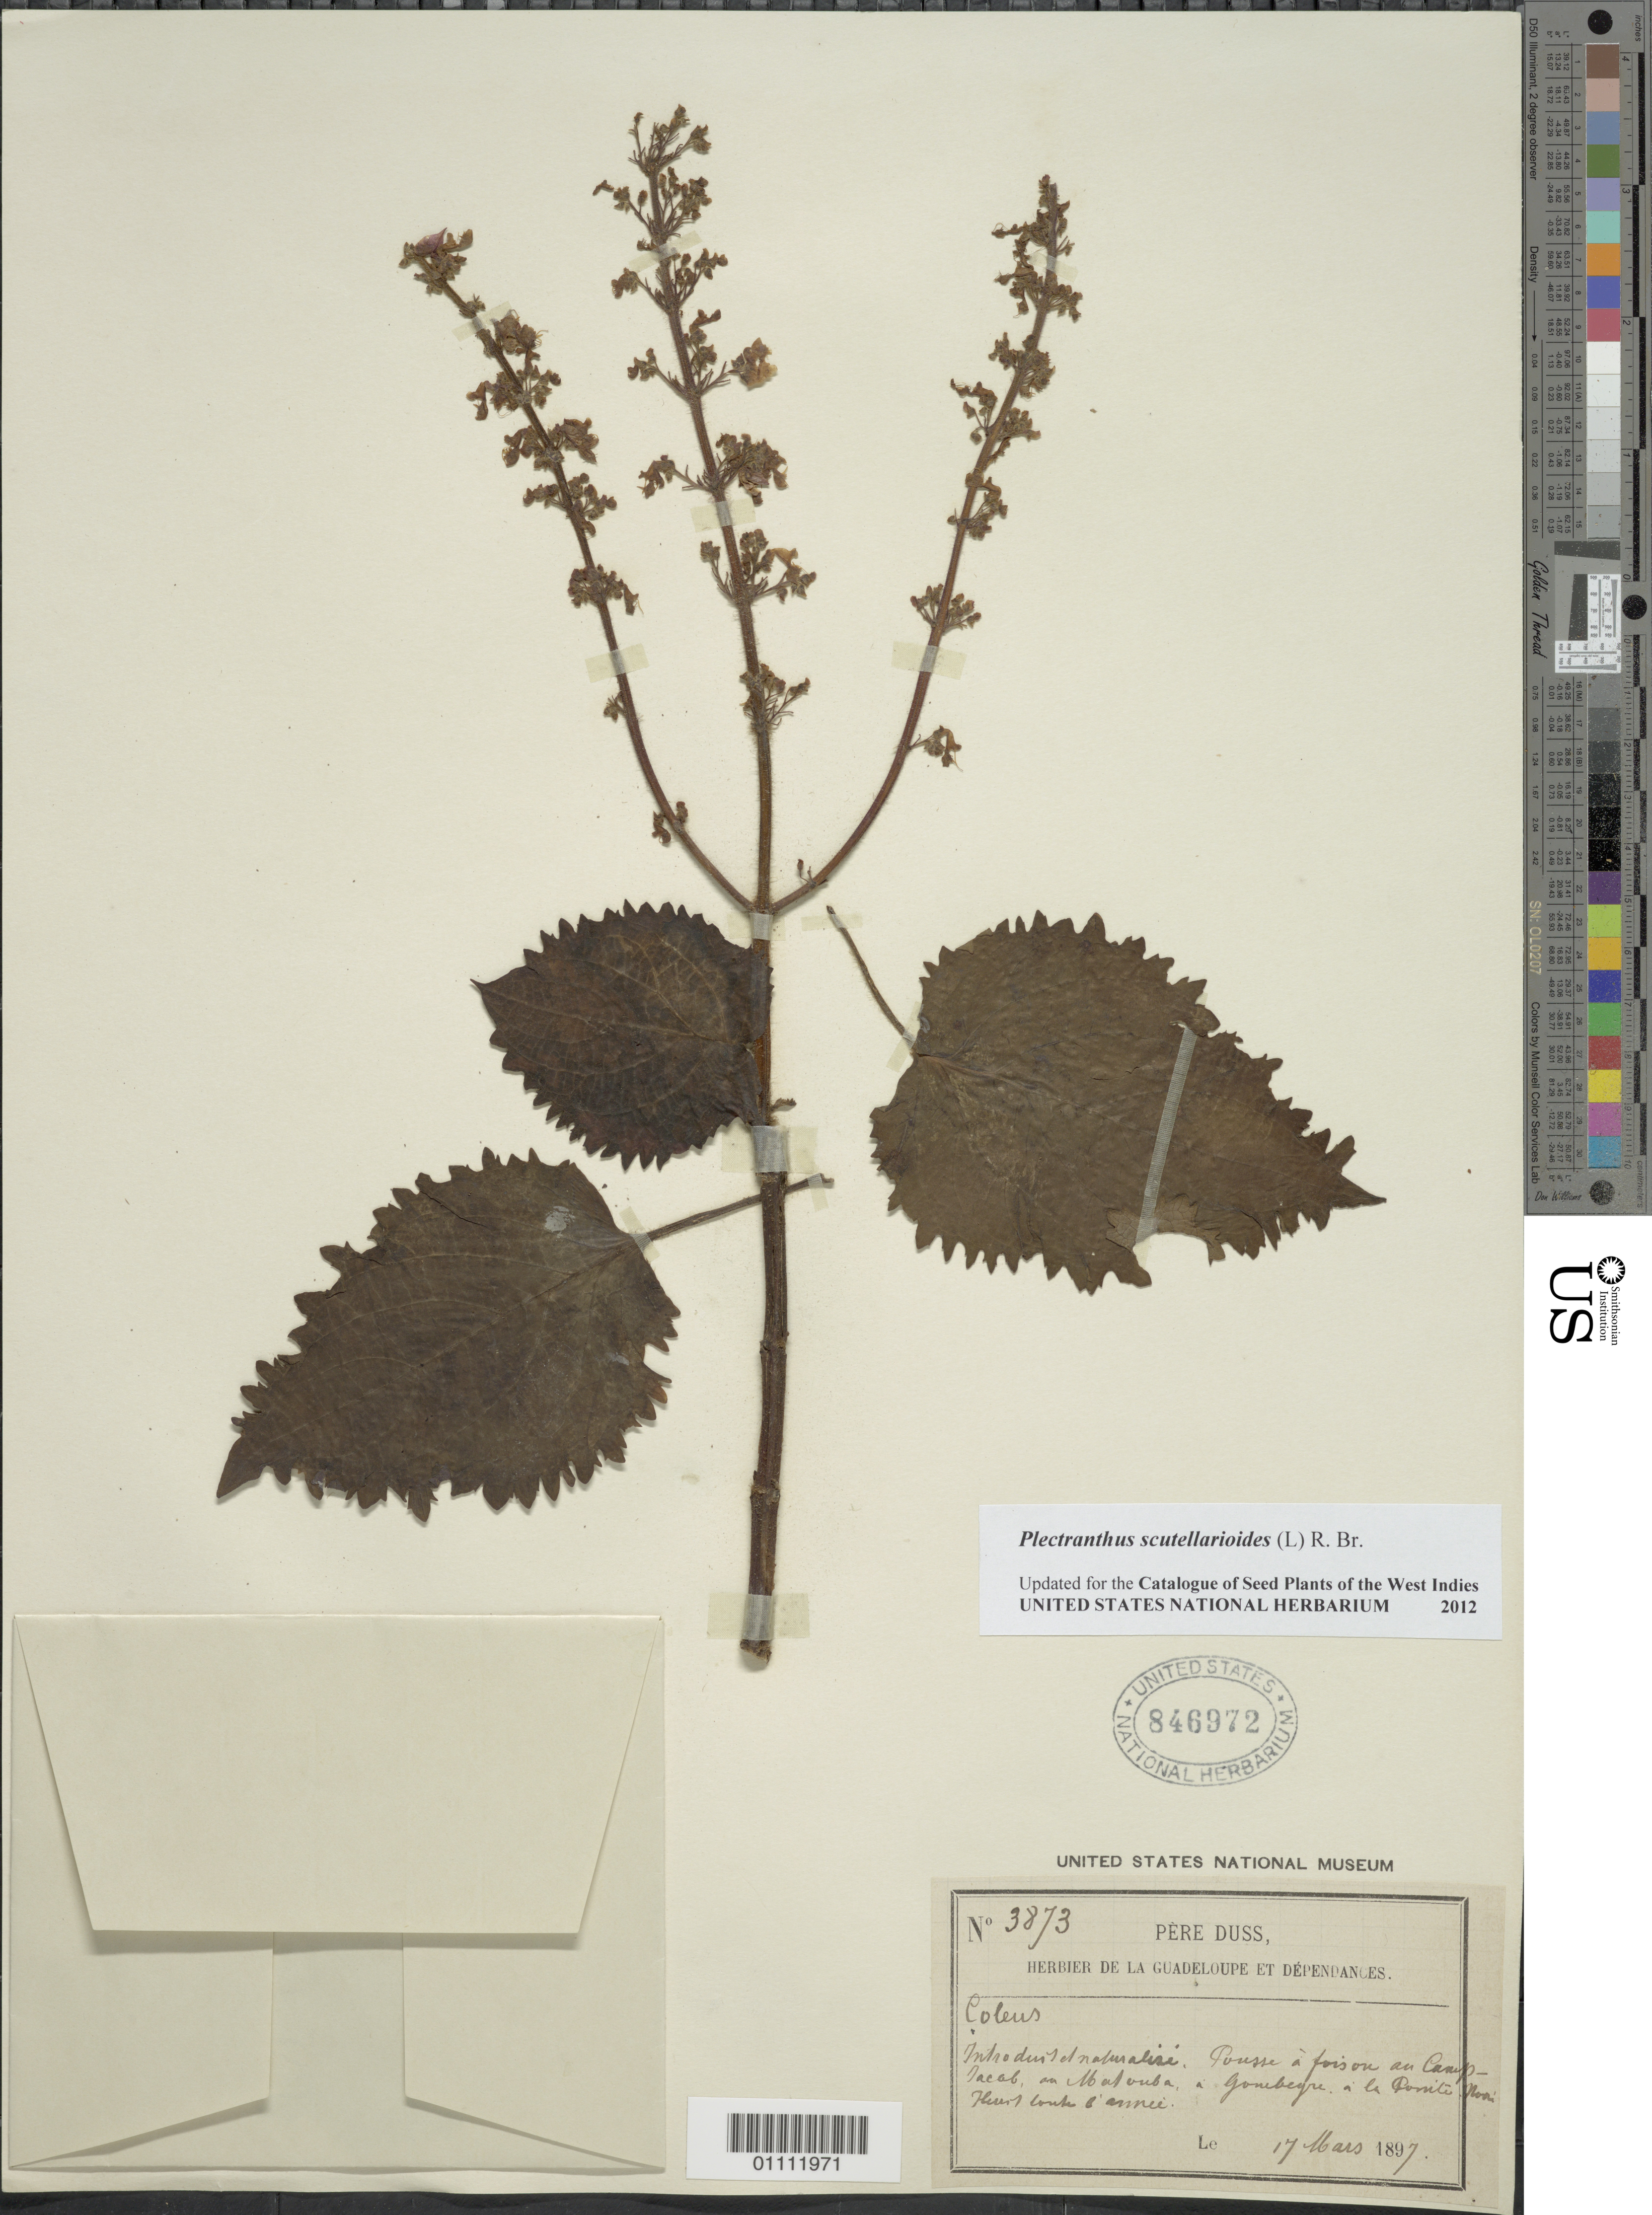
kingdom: Plantae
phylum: Tracheophyta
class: Magnoliopsida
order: Lamiales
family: Lamiaceae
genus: Plectranthus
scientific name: Plectranthus scutellarioides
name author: (L.) R. Br.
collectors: Père Duss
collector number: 3873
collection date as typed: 1897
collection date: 1897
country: Guadeloupe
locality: Camp Jacob, Matouba à Gourbeyre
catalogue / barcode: US 846972